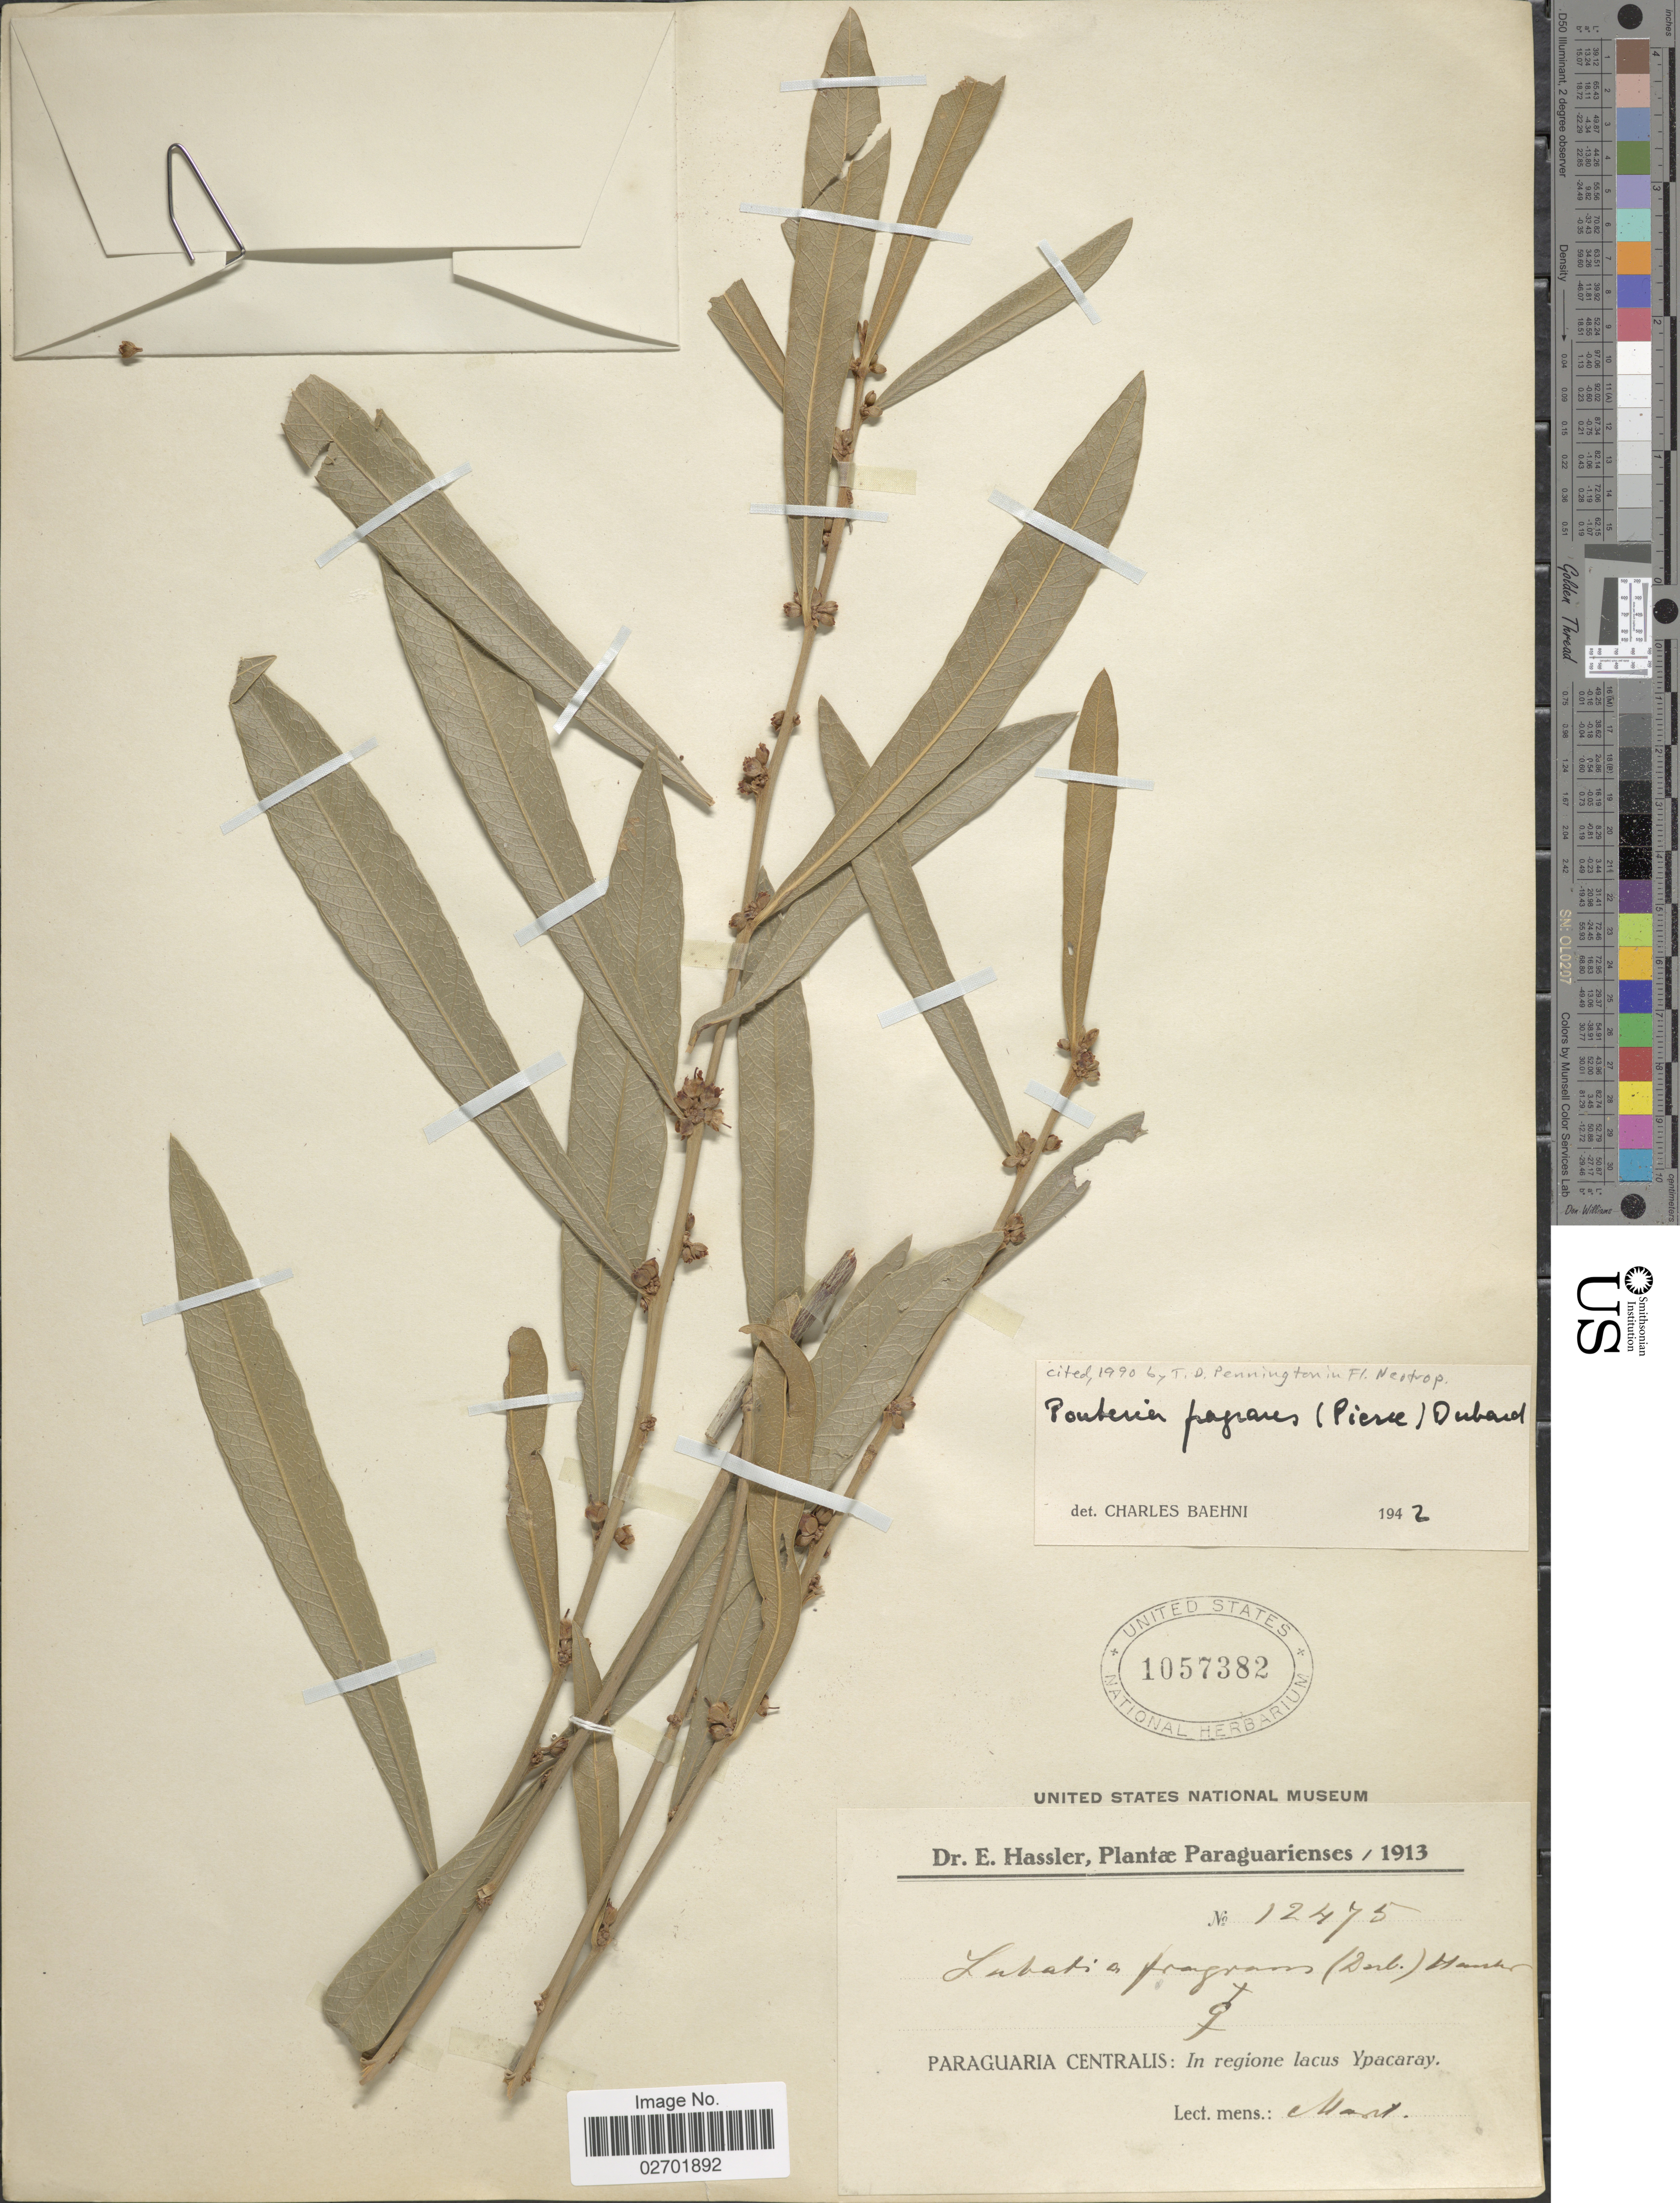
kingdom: Plantae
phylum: Tracheophyta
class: Magnoliopsida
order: Ericales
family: Sapotaceae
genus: Pouteria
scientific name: Pouteria fragrans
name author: (Pierre) Dubard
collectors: E. Hassler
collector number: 12475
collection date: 1913-03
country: Paraguay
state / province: Paraguari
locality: Paraguaria Centralis: In regione lacus Ypacaray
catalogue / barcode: US 1057382